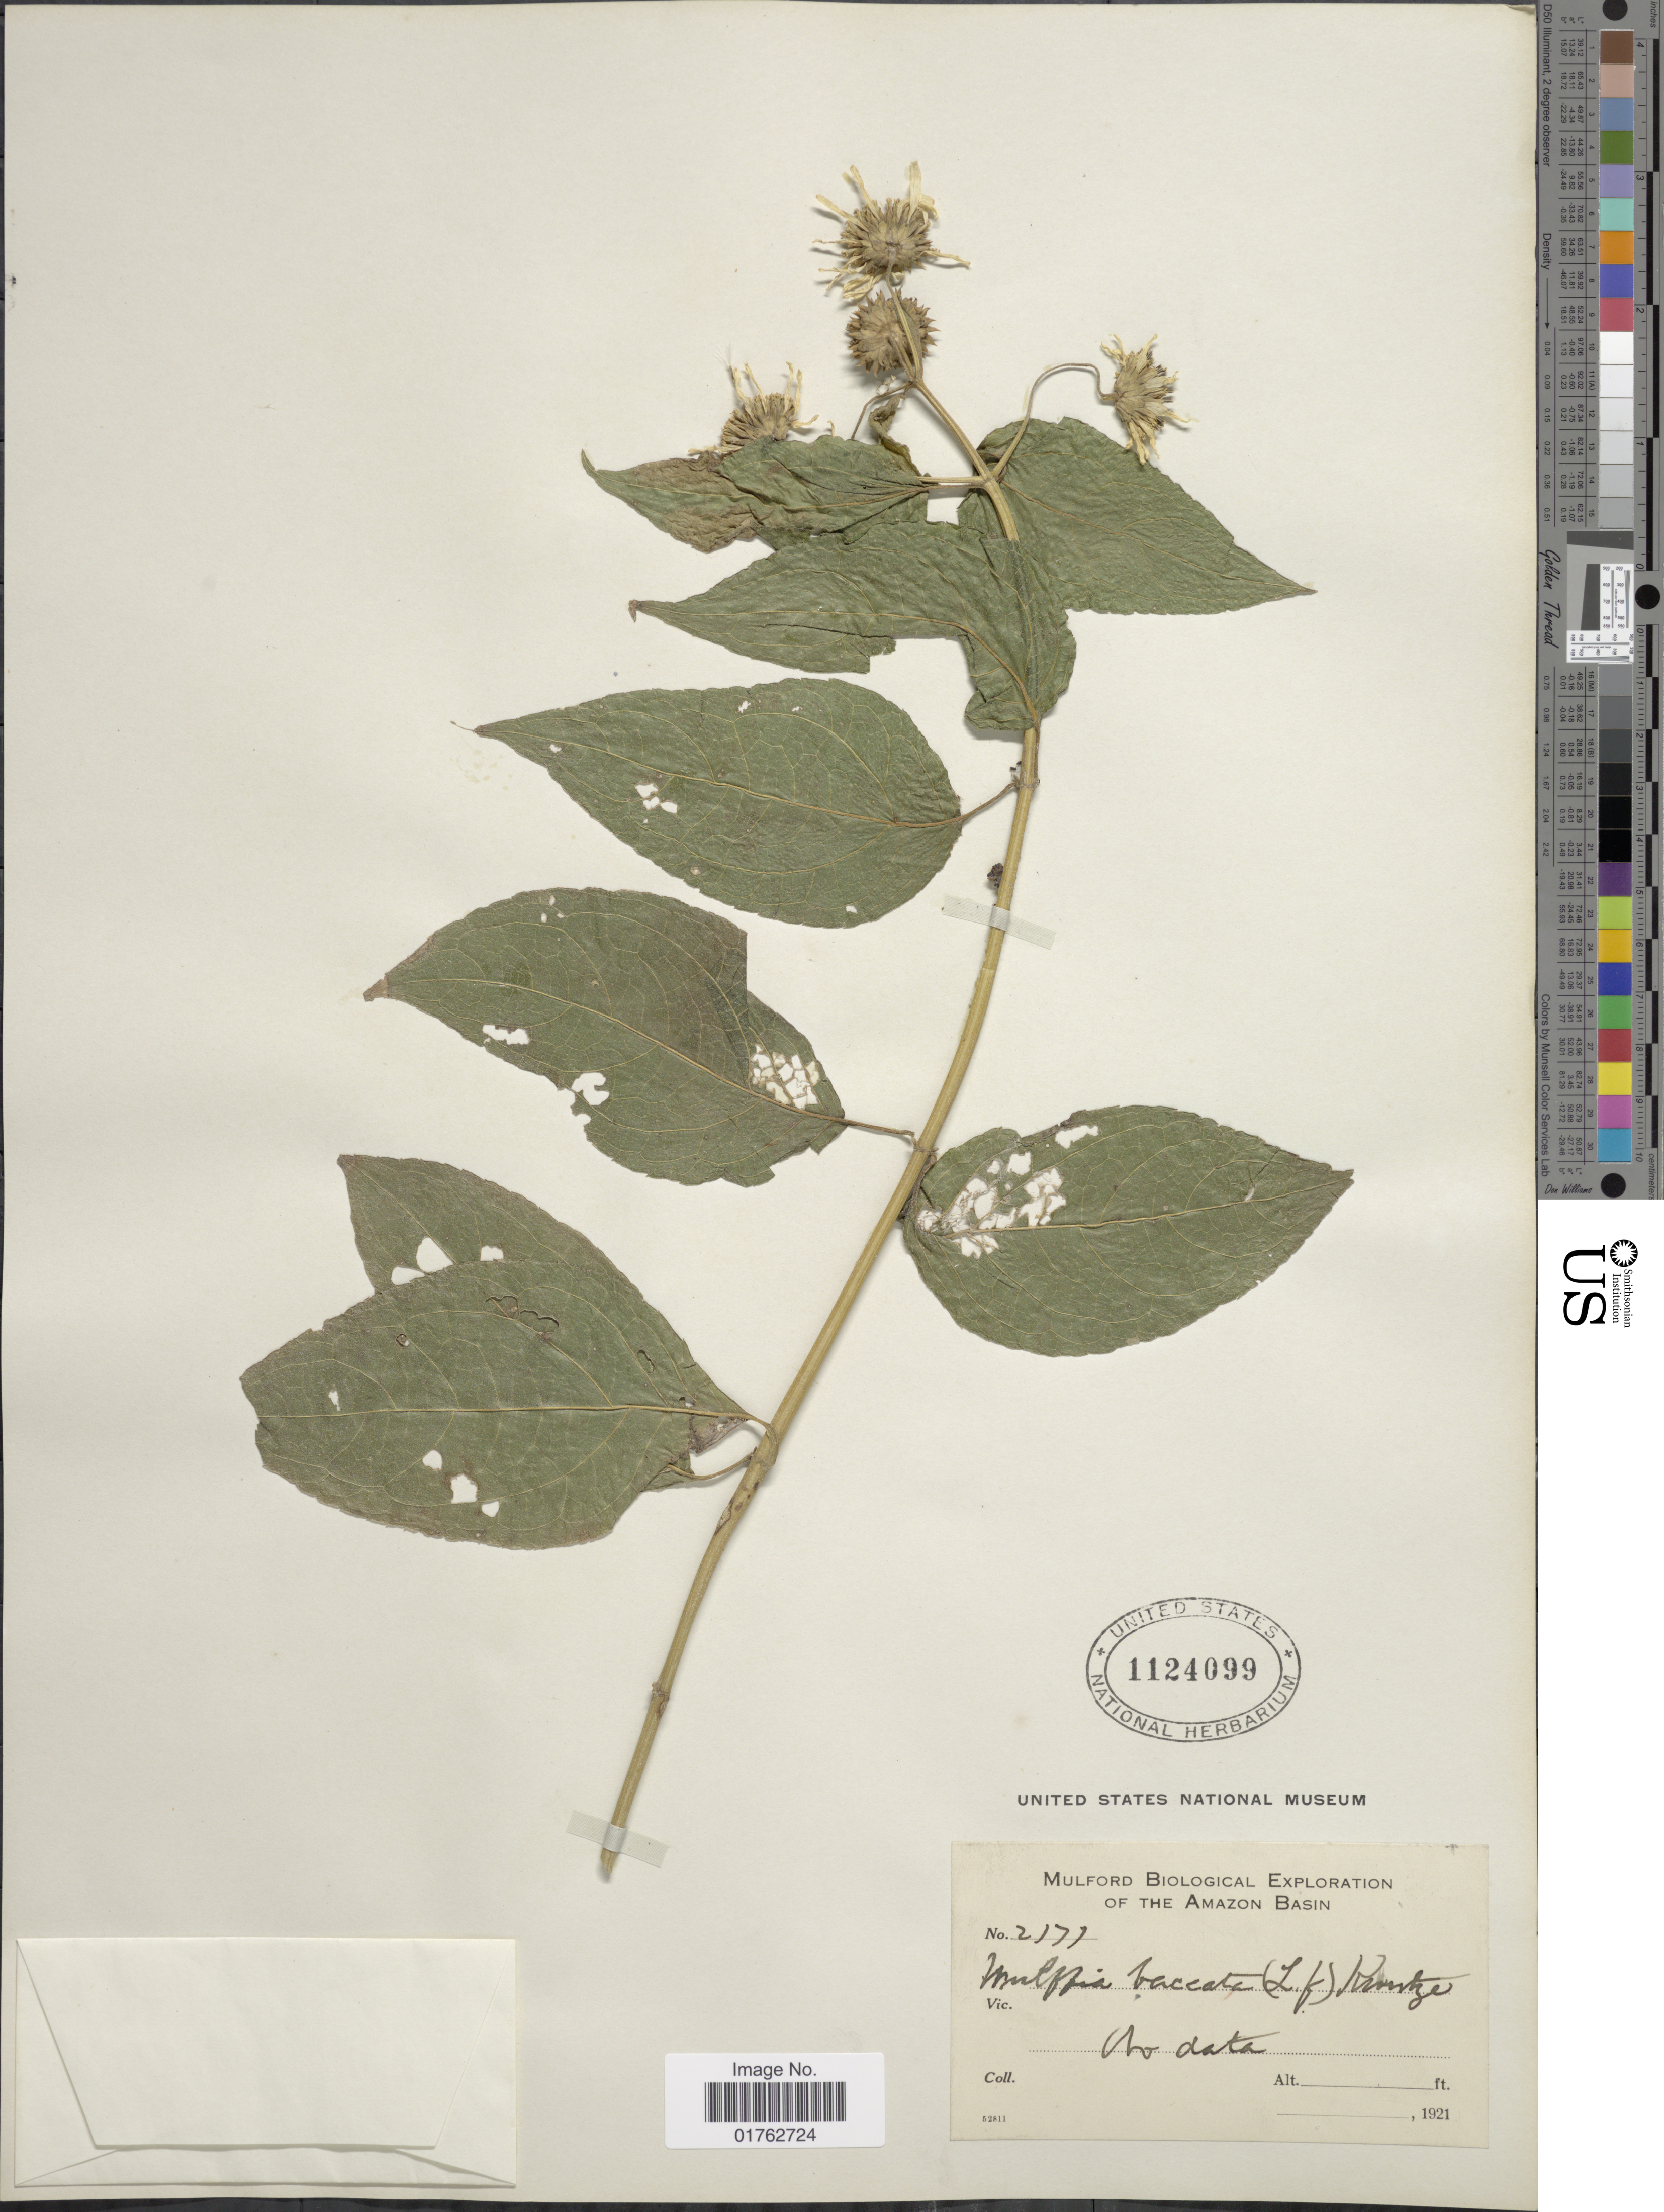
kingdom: Plantae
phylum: Tracheophyta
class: Magnoliopsida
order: Asterales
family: Asteraceae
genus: Wulffia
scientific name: Wulffia baccata var. baccata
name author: (L.) Kuntze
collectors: Mulford Biological Exploration of the Amazon Basin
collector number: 2177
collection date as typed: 1921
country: Bolivia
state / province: La Paz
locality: Amazon Basin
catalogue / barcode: US 1124099